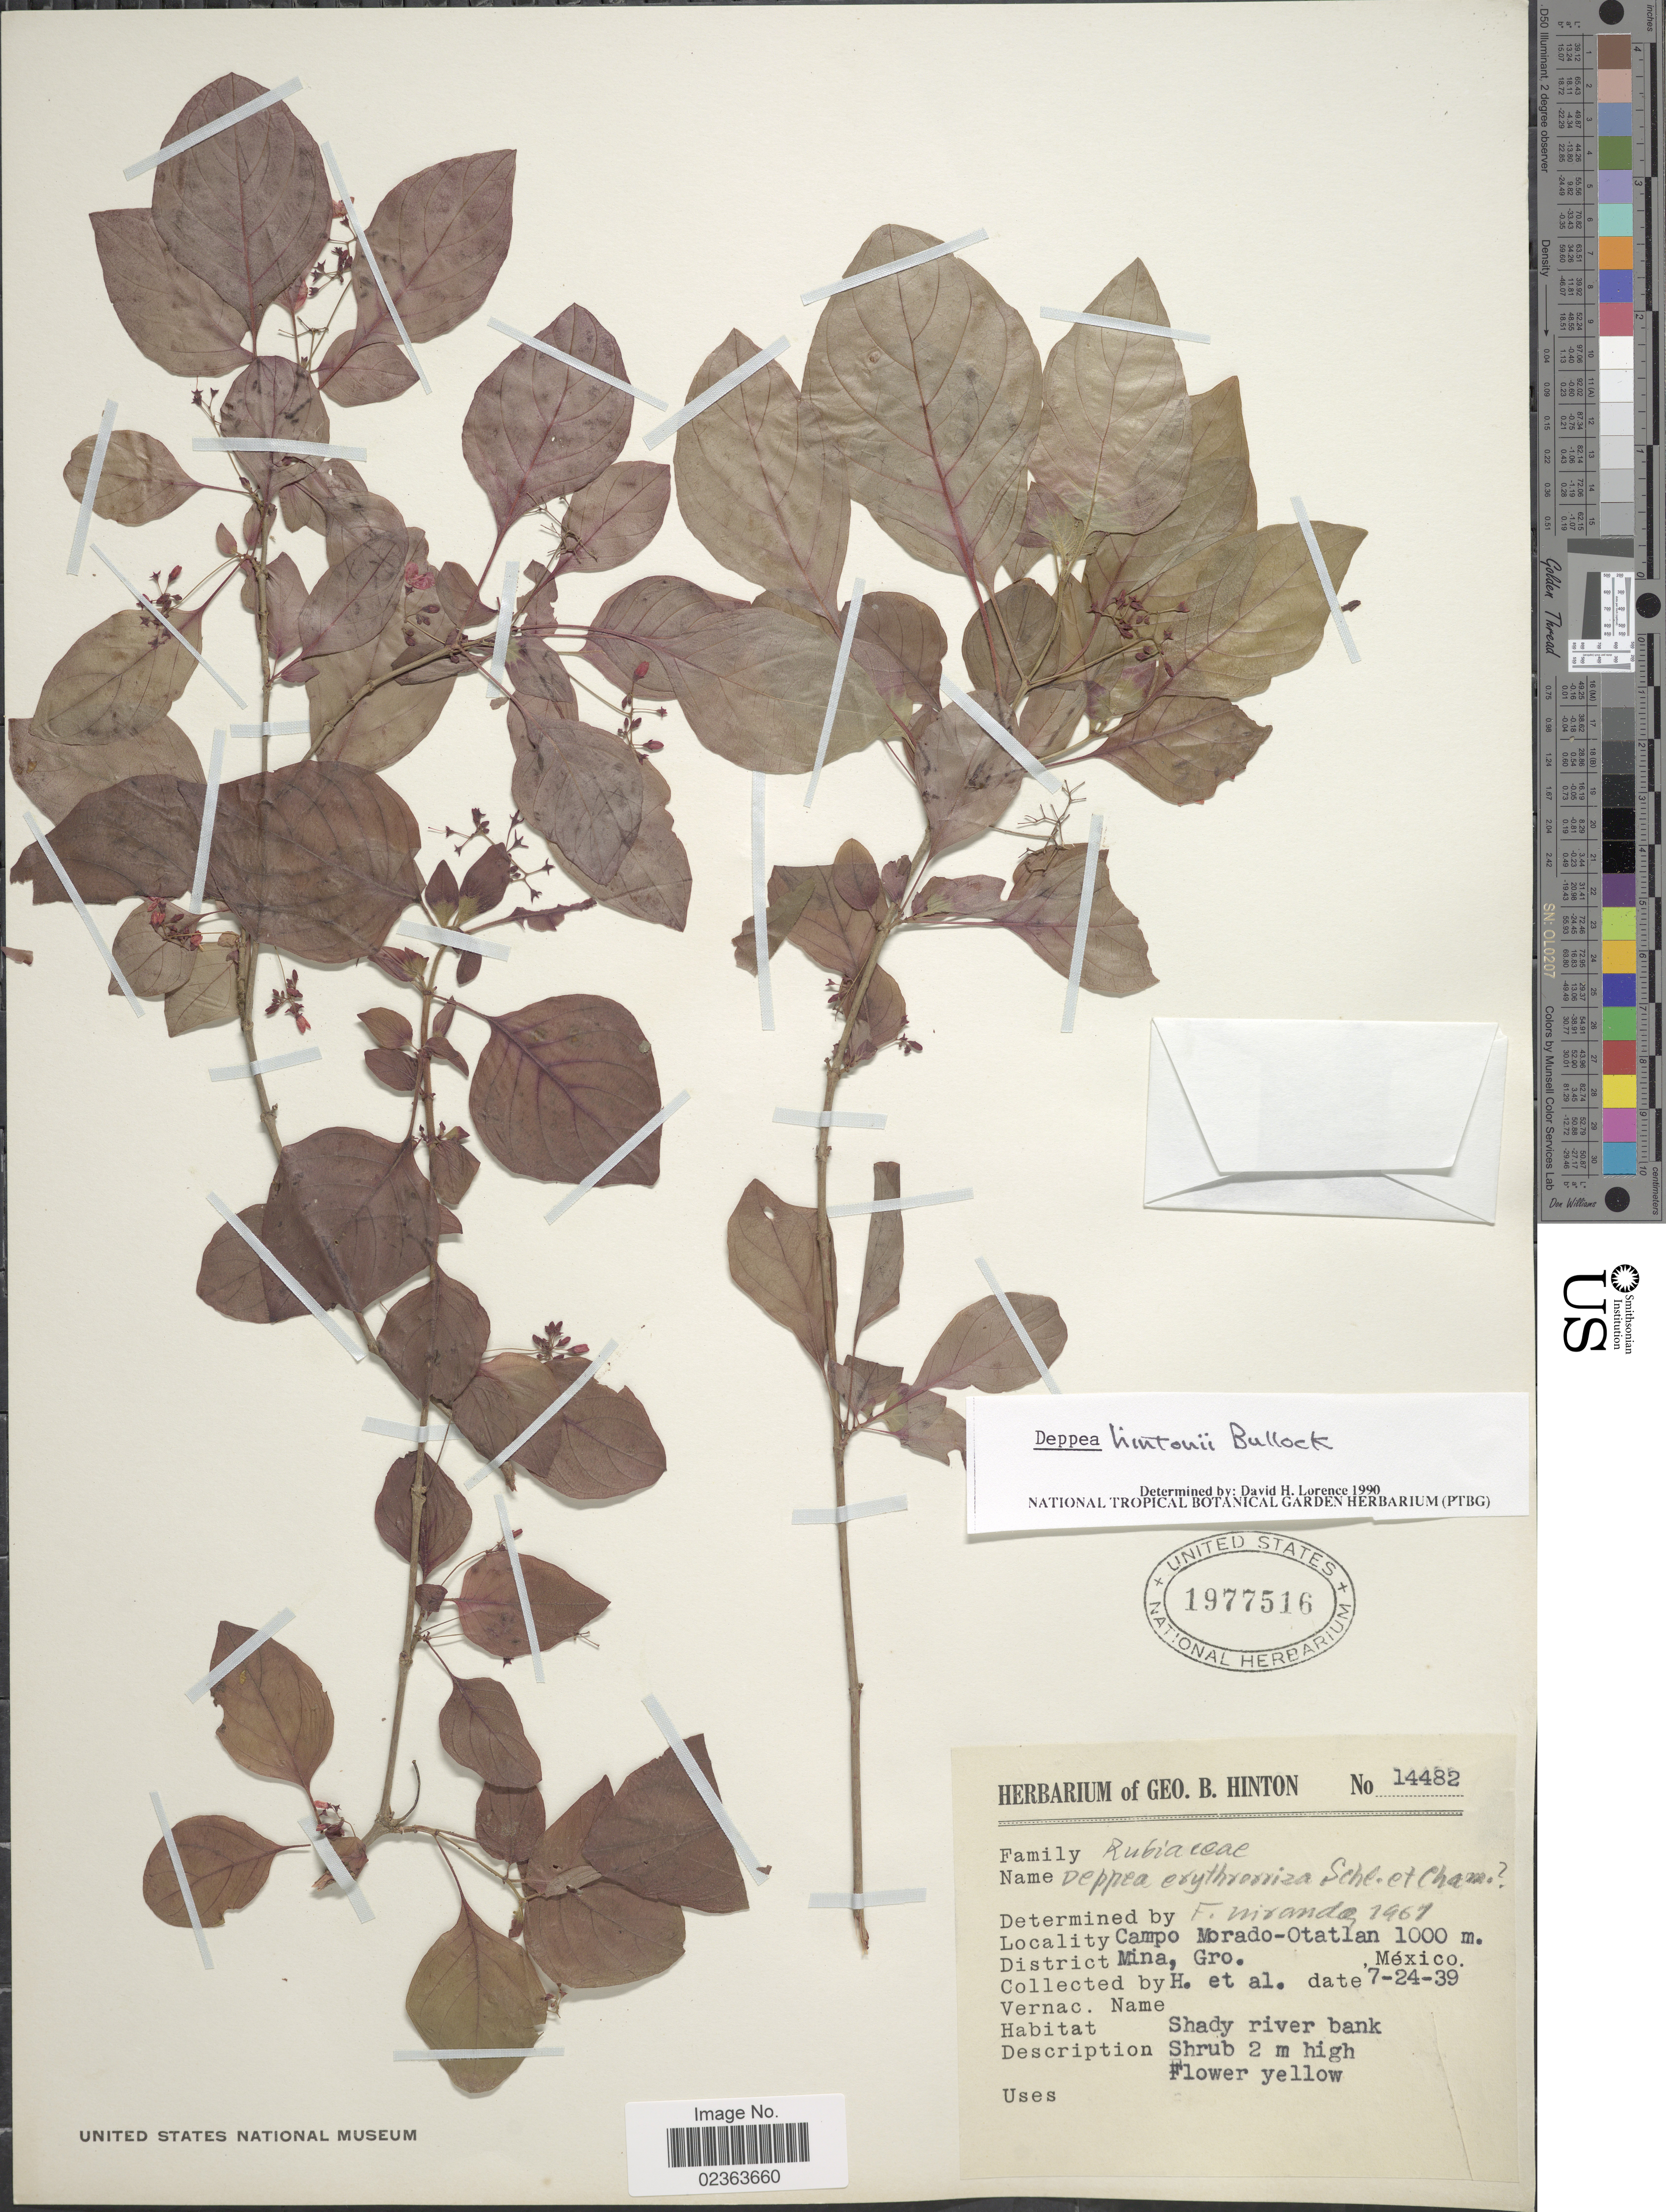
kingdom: Plantae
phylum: Tracheophyta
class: Magnoliopsida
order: Gentianales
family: Rubiaceae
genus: Deppea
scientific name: Deppea hintonii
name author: Bullock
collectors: G. B. Hinton & et al.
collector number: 14482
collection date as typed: Transcribed d/m/y: 24/7/39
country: Mexico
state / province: Guerrero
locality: Campo Morado-Otatlan, District Mina, Shady river bank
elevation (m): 1000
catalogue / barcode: US 1977516